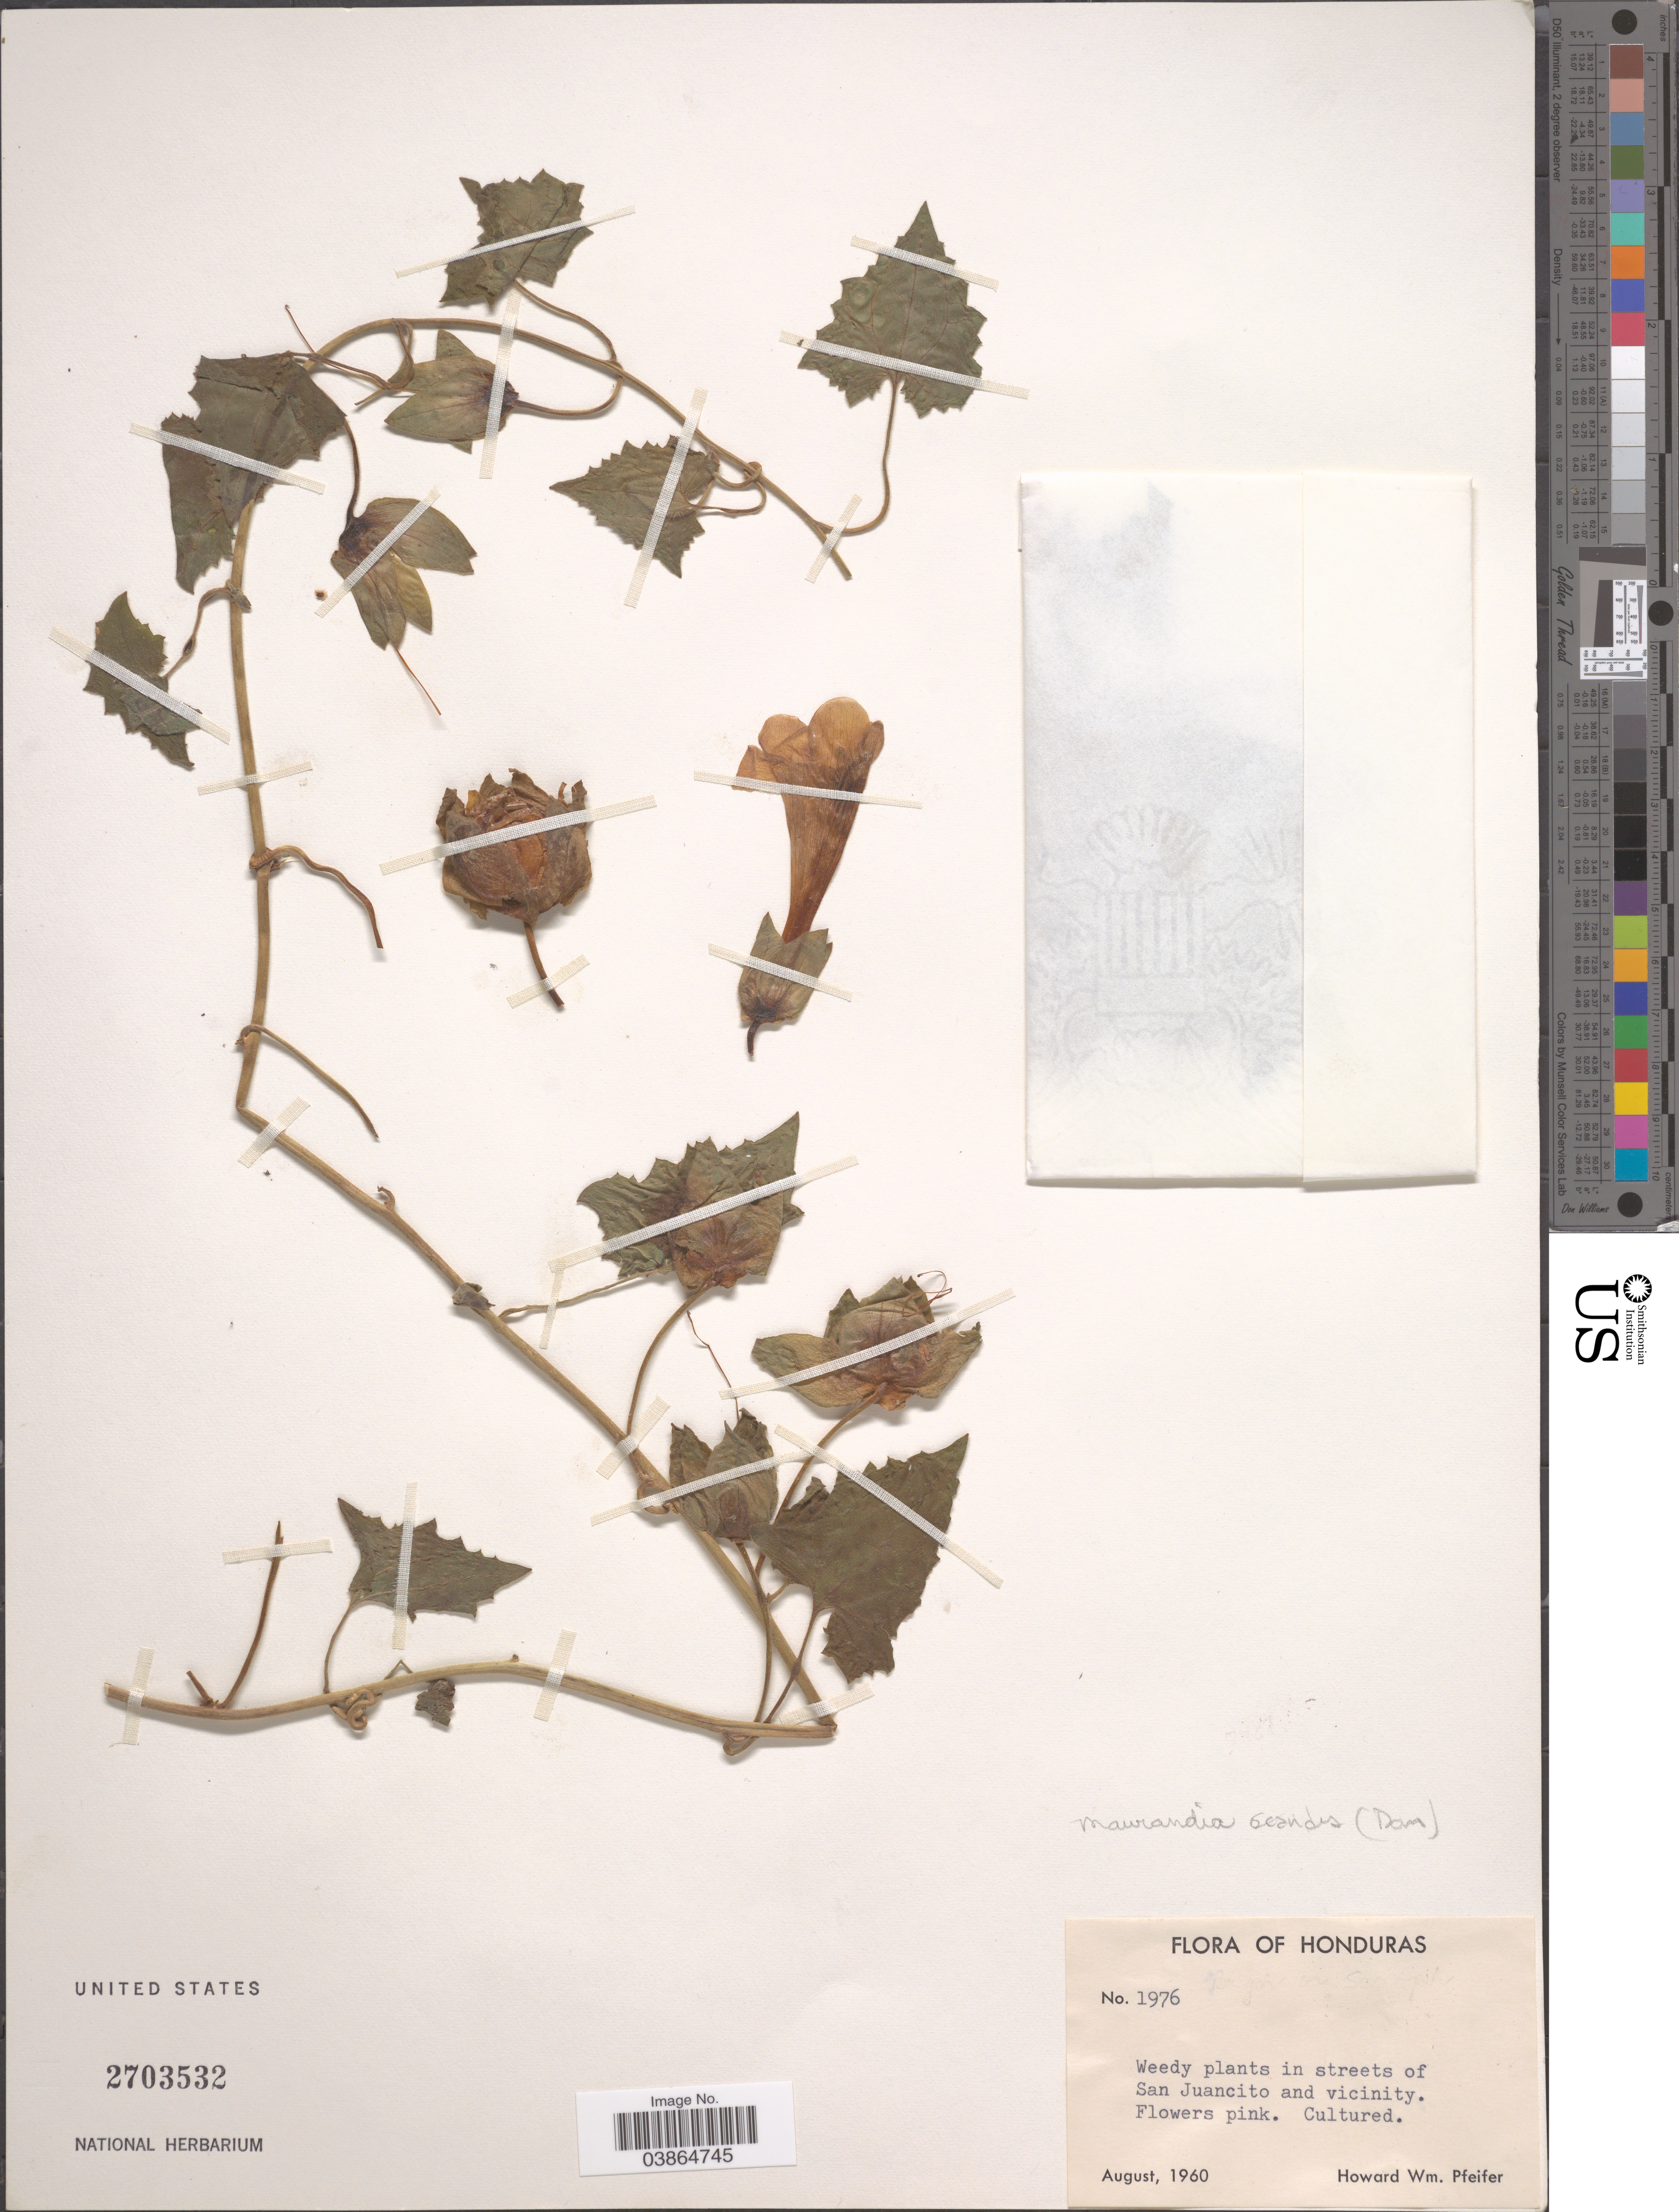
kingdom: Plantae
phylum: Tracheophyta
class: Magnoliopsida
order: Lamiales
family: Plantaginaceae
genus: Maurandya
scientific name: Maurandya scandens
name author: (Cav.) Pers.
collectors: H. W. Pfeifer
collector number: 1976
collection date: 1960-08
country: Honduras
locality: San Juancito and vicinity.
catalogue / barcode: US 2703532